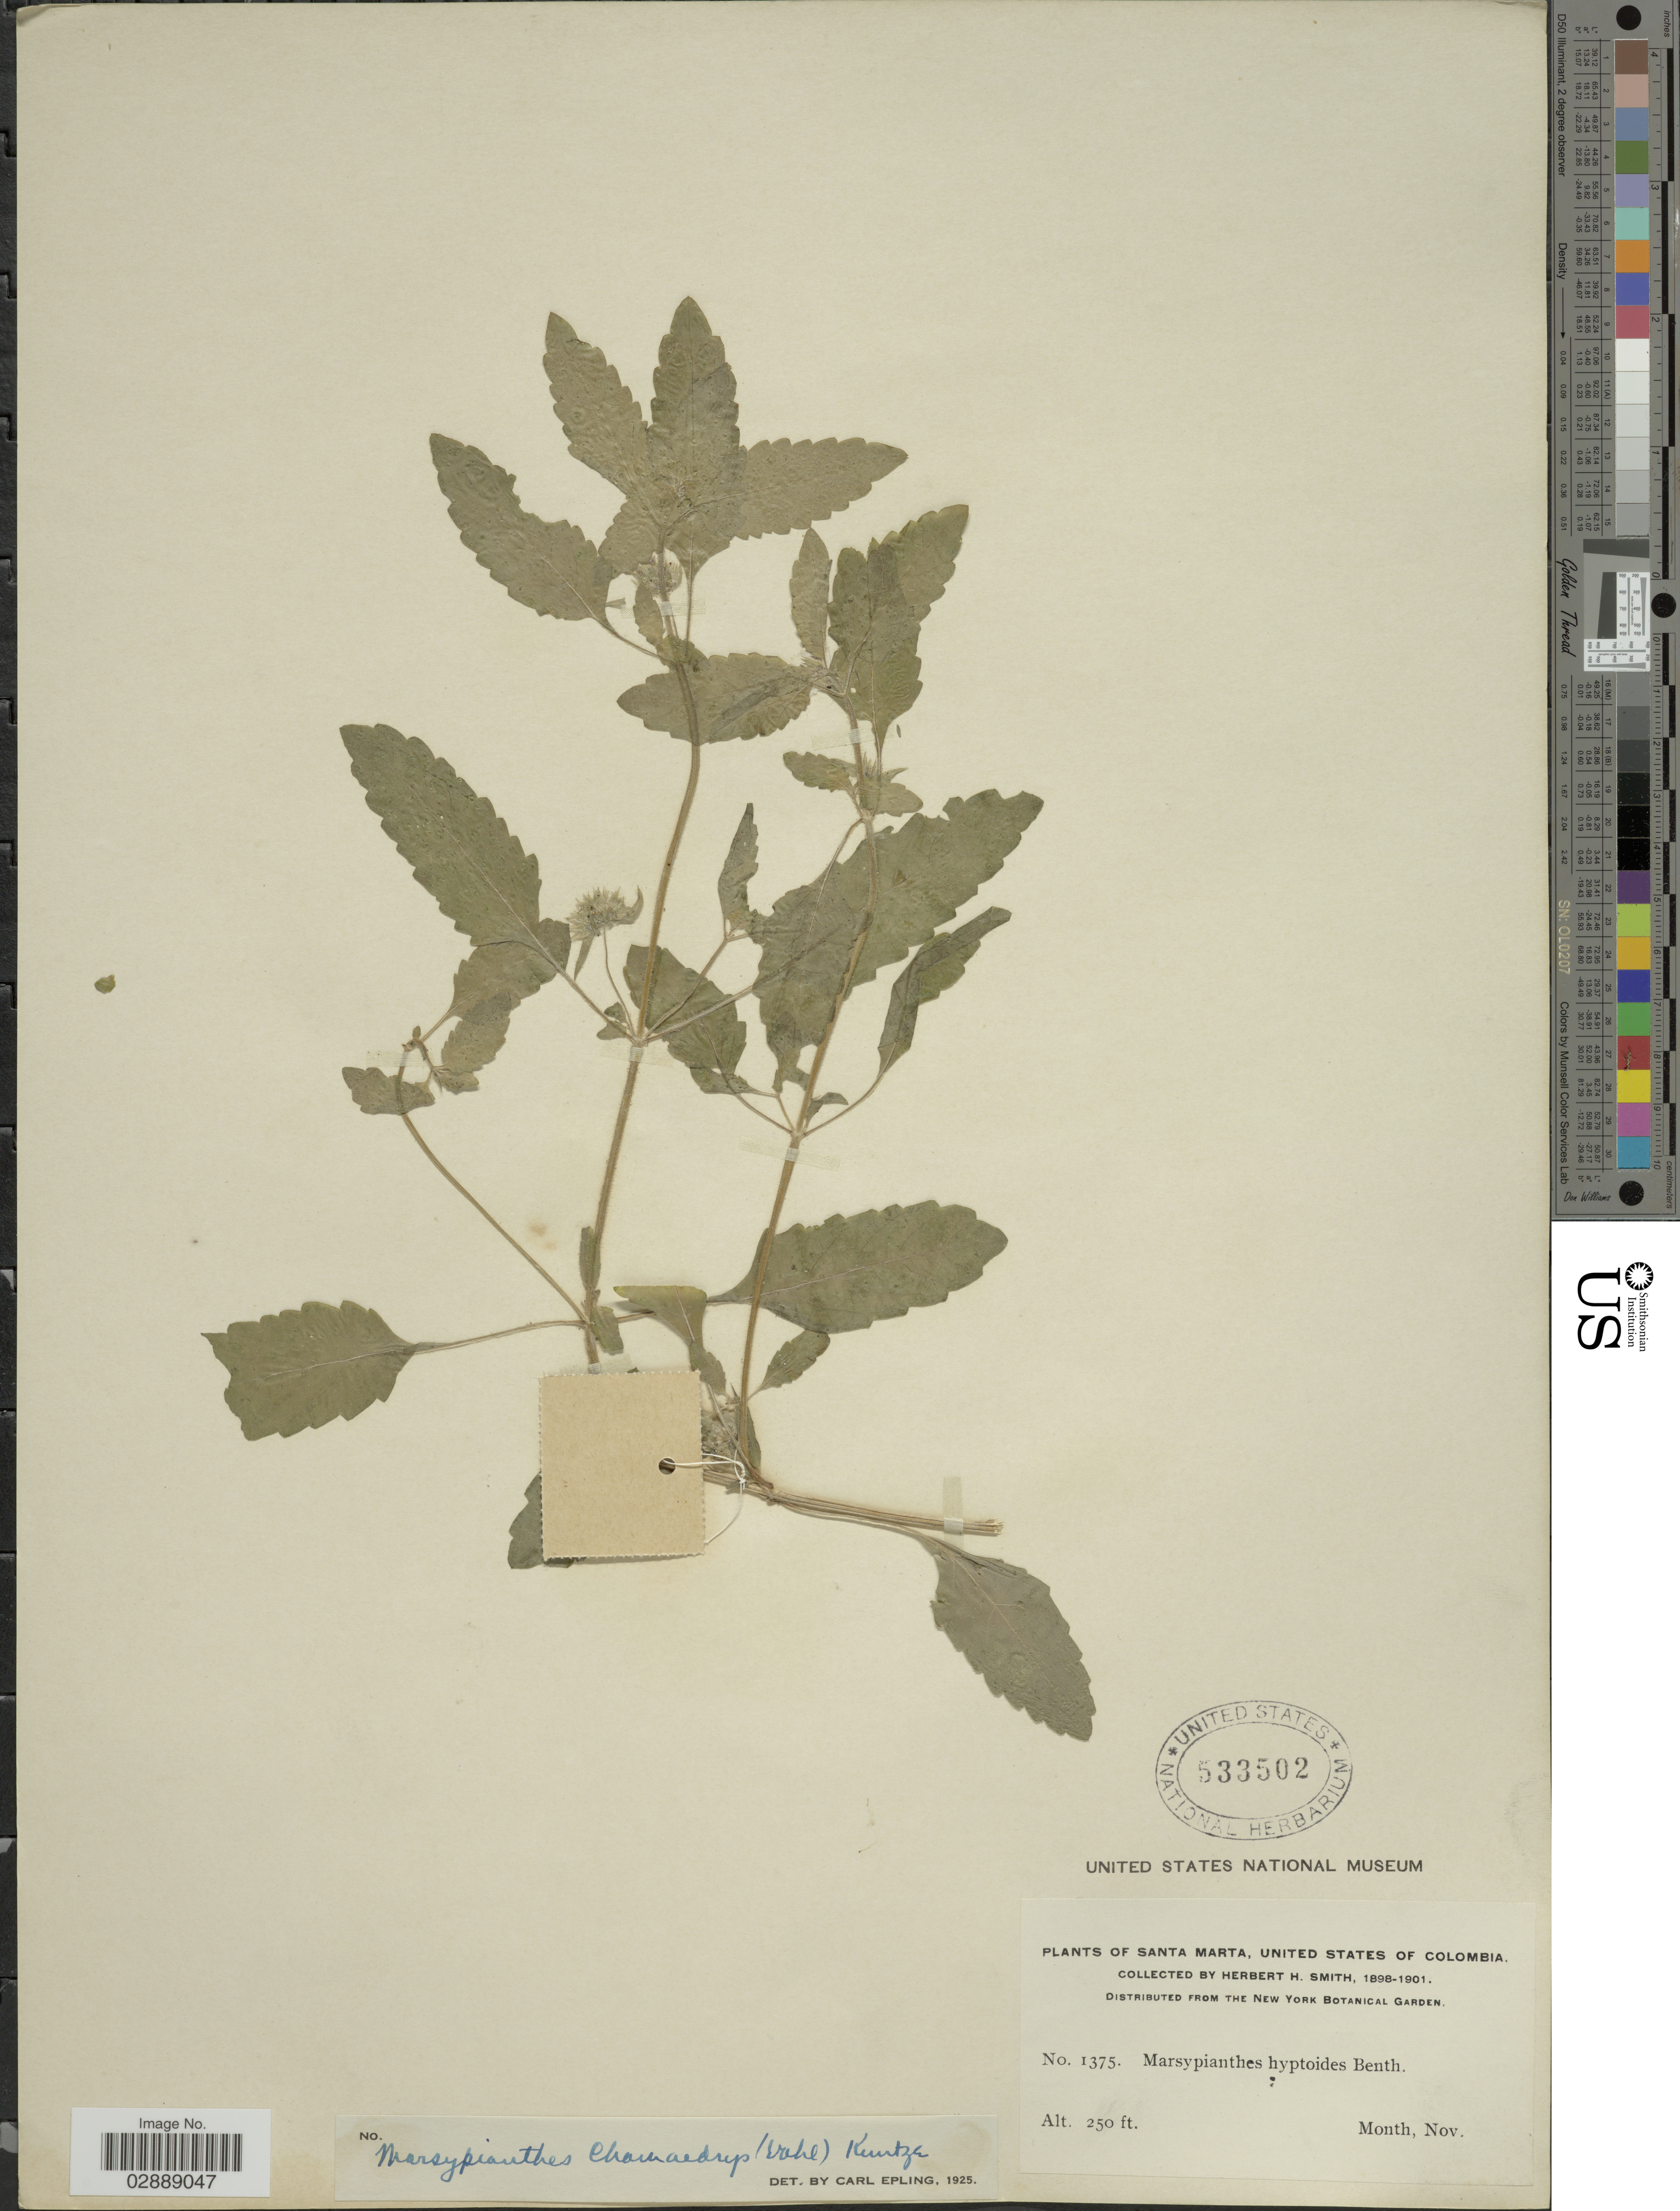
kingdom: Plantae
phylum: Tracheophyta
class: Magnoliopsida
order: Lamiales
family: Lamiaceae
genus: Marsypianthes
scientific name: Marsypianthes chamaedrys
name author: (Vahl) Kuntze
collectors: Herbert H. Smith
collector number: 1375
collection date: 1898-11/1901-11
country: Colombia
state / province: Magdalena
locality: Santa Marta, United States of Colombia.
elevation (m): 76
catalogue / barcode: US 533502